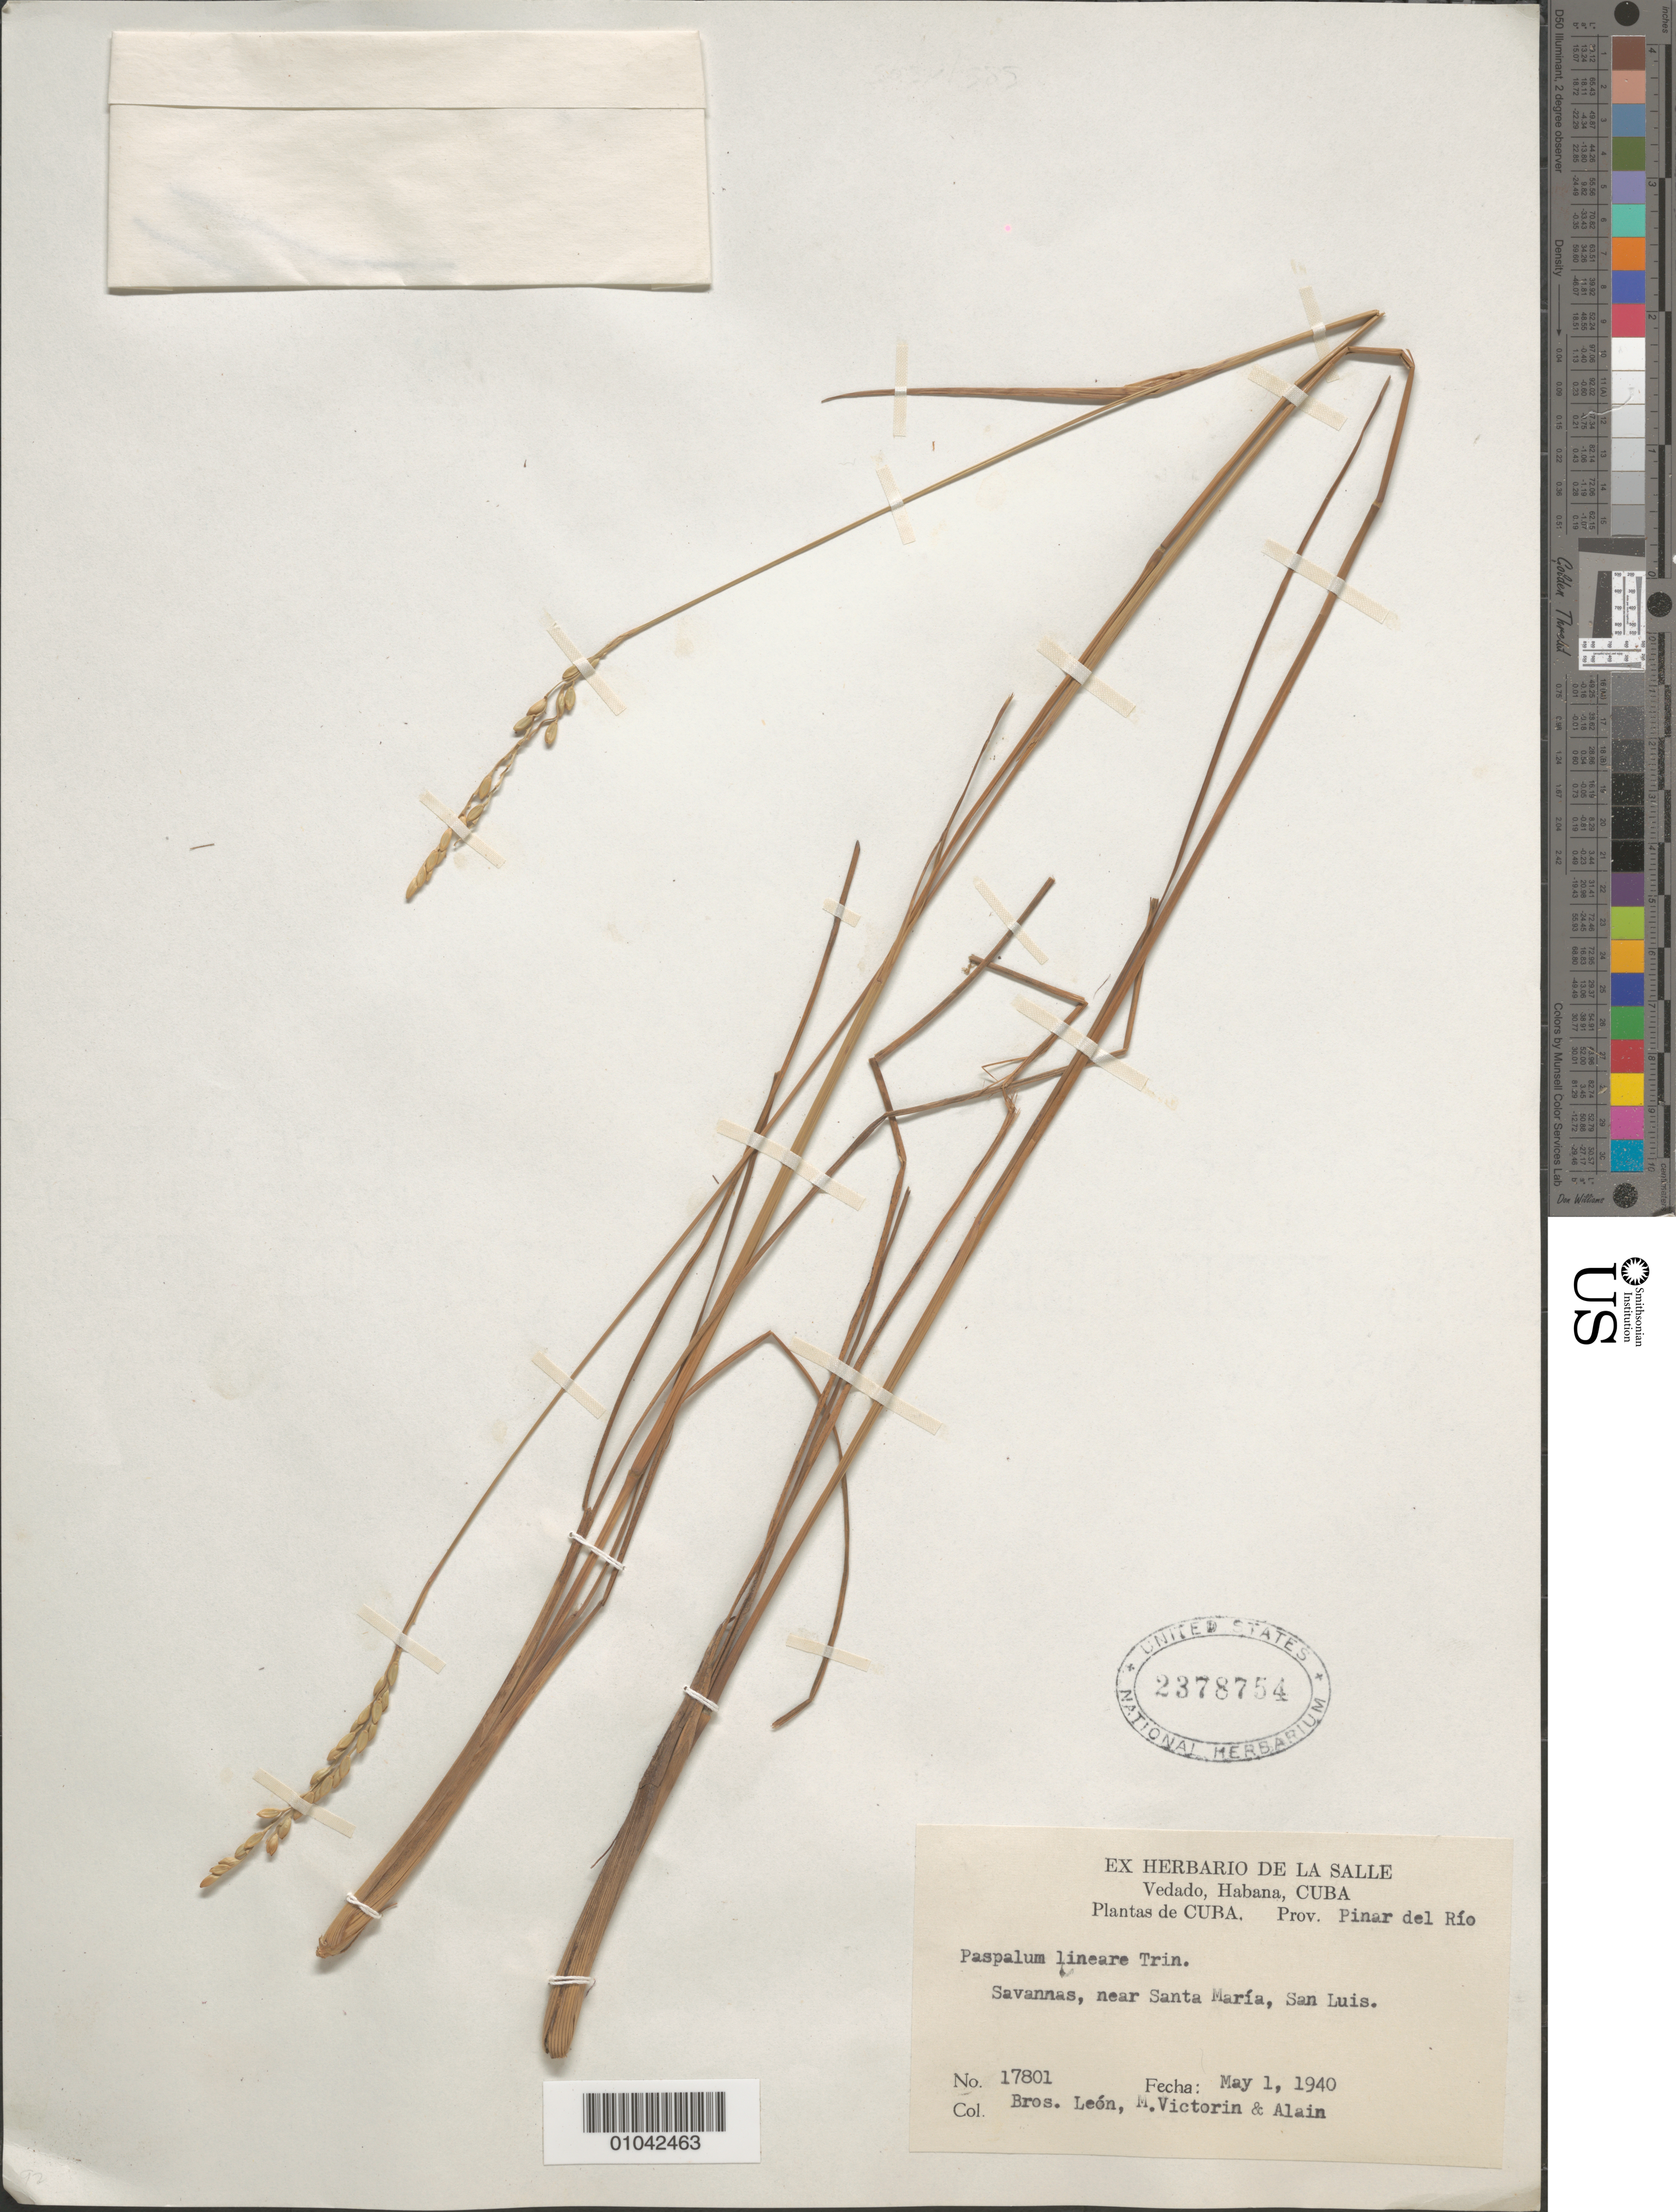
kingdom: Plantae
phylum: Tracheophyta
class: Liliopsida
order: Poales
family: Poaceae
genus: Paspalum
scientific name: Paspalum lineare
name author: Trin.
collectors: Bro. León, F. Victorin, Bro. León & F. Victorin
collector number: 17801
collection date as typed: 01 May 1940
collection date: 1940-05-01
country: Cuba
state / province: Pinar del Rio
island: Cuba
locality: Near Santa Maria, San Luis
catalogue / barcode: US 2378754